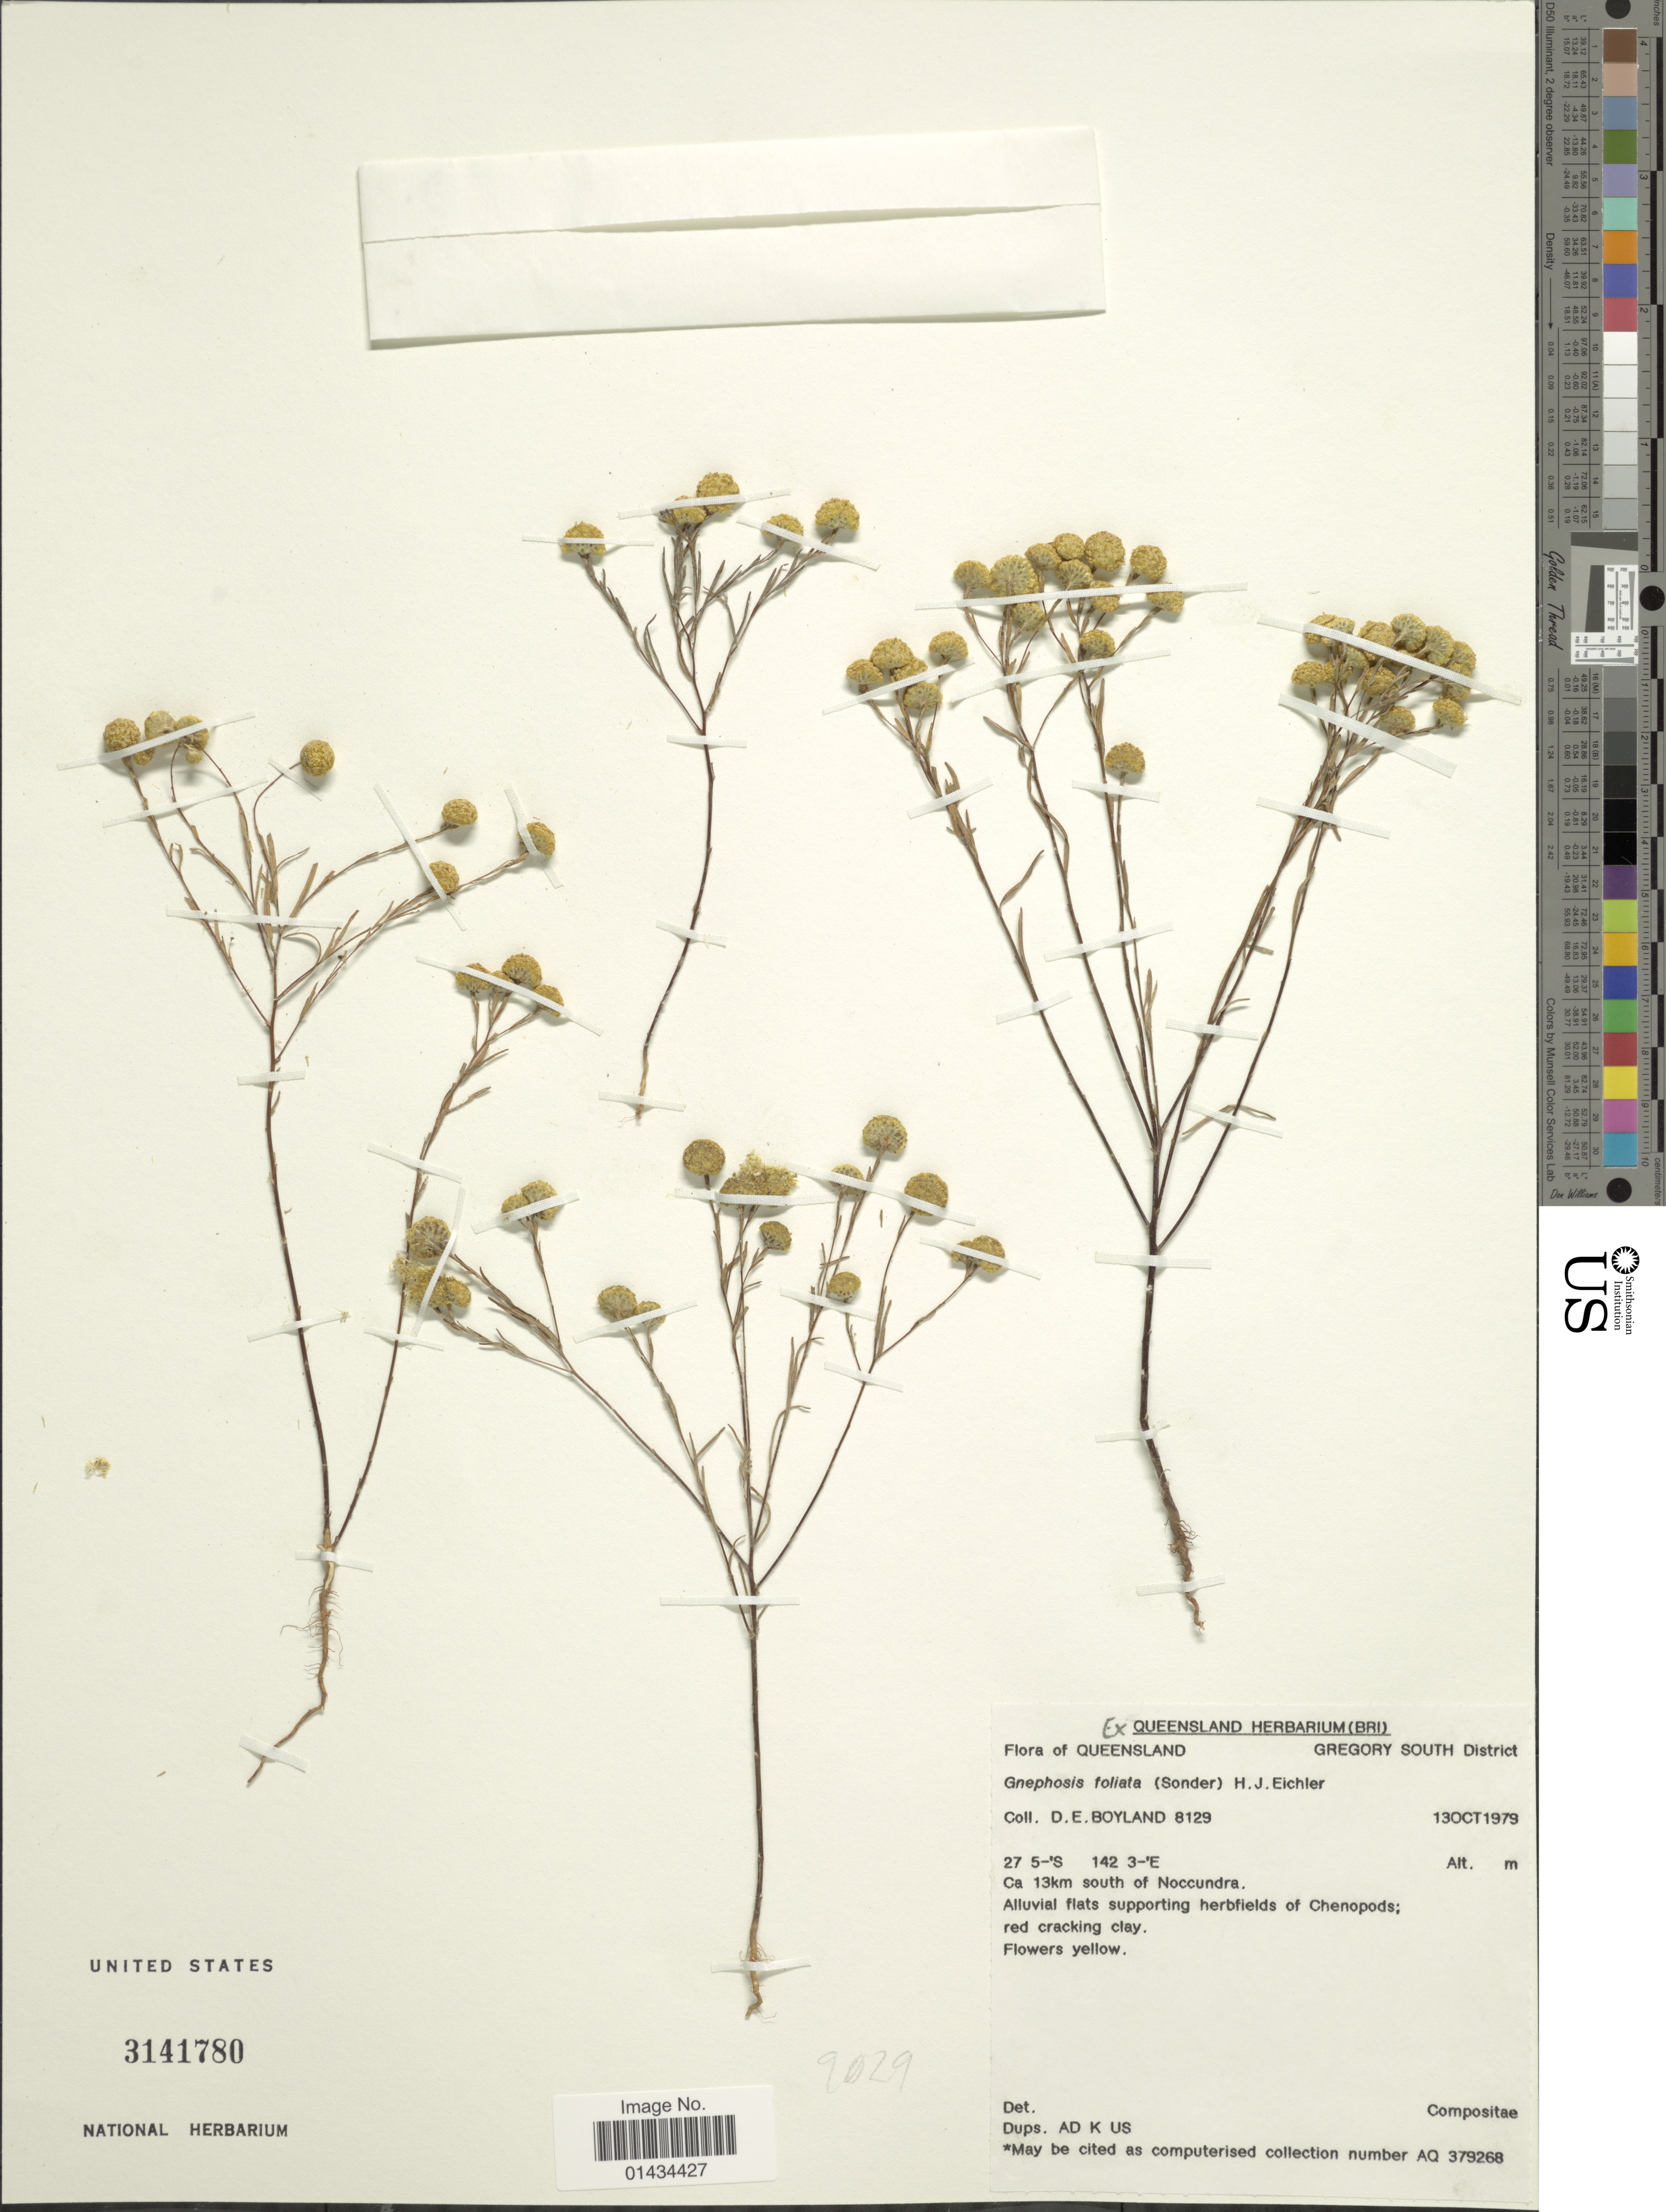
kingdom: Plantae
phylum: Tracheophyta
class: Magnoliopsida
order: Asterales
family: Asteraceae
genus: Gnephosis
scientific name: Gnephosis foliata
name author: (Sond.) H. Eichler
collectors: D. Boyland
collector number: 8129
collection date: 1979-10-13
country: Australia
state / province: Queensland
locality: Gregory South District, ca. 13 km south of Noccundra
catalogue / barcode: US 3141780